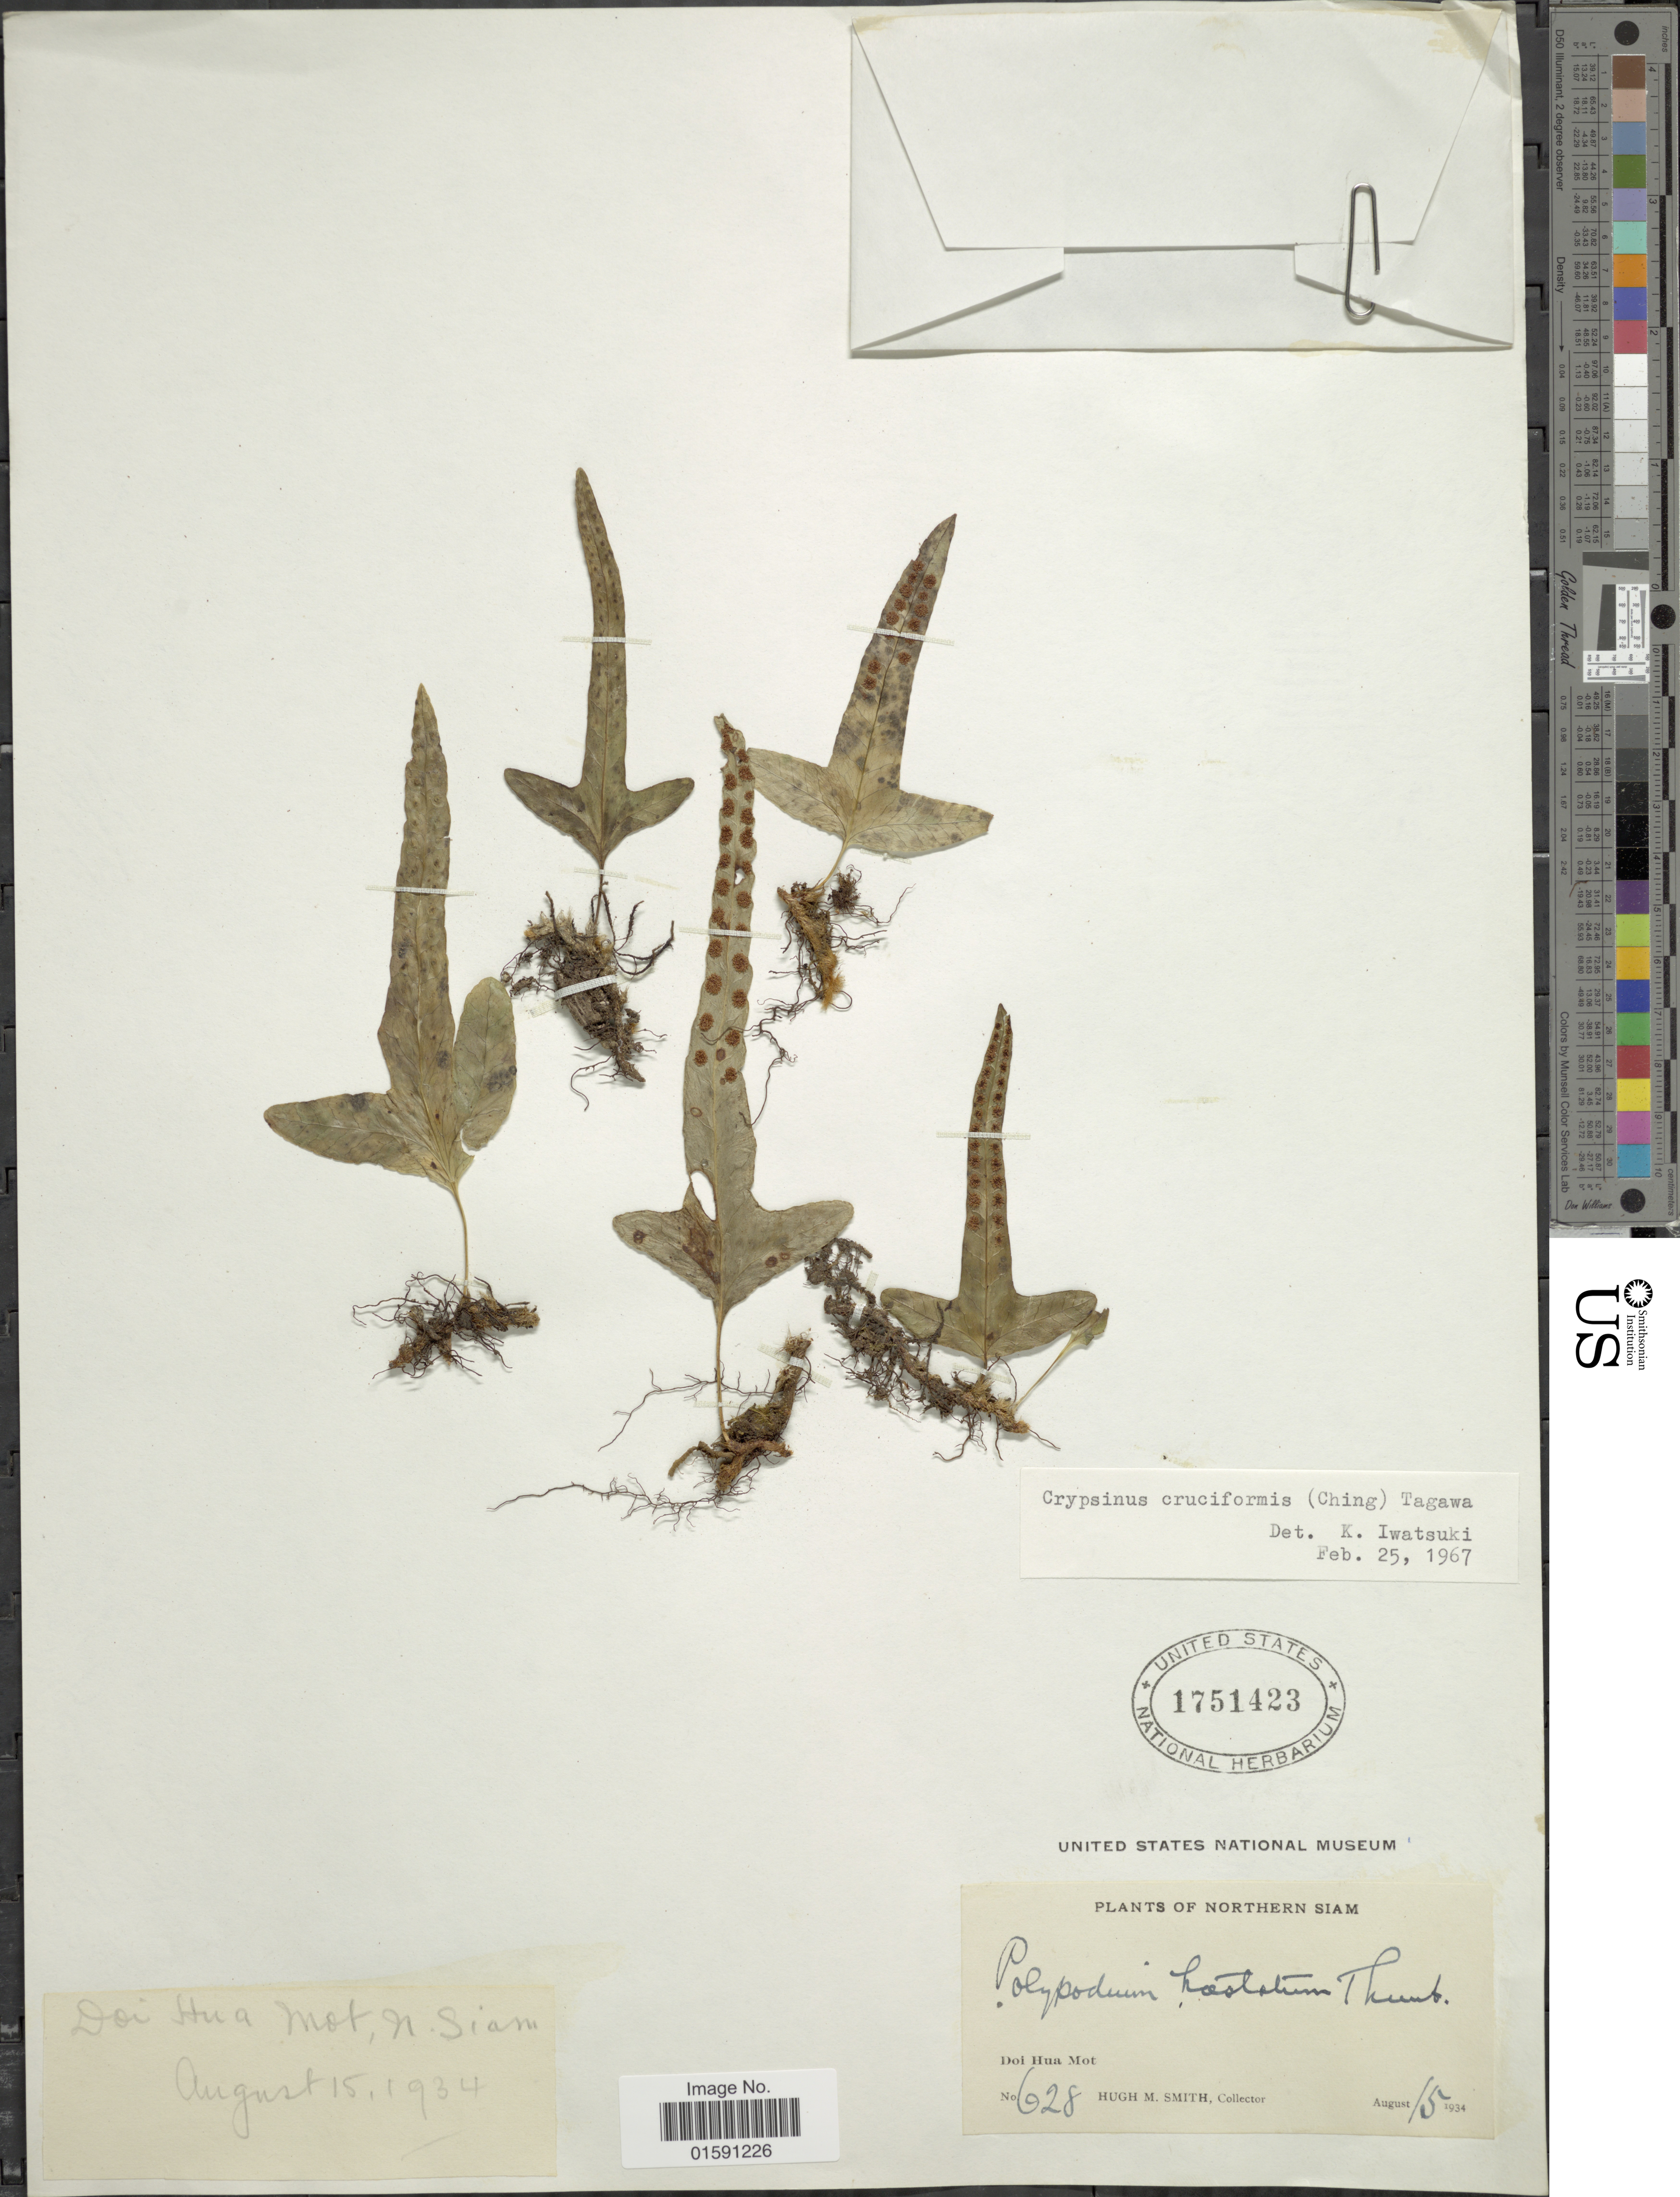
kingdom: Plantae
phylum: Tracheophyta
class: Polypodiopsida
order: Polypodiales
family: Polypodiaceae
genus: Selliguea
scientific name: Selliguea cruciformis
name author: (Ching) Fraser-Jenk.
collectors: H. M. Smith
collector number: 628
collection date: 1934-08-15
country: Thailand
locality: Northern Siam, Doi Hua Mot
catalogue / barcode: US 1751423